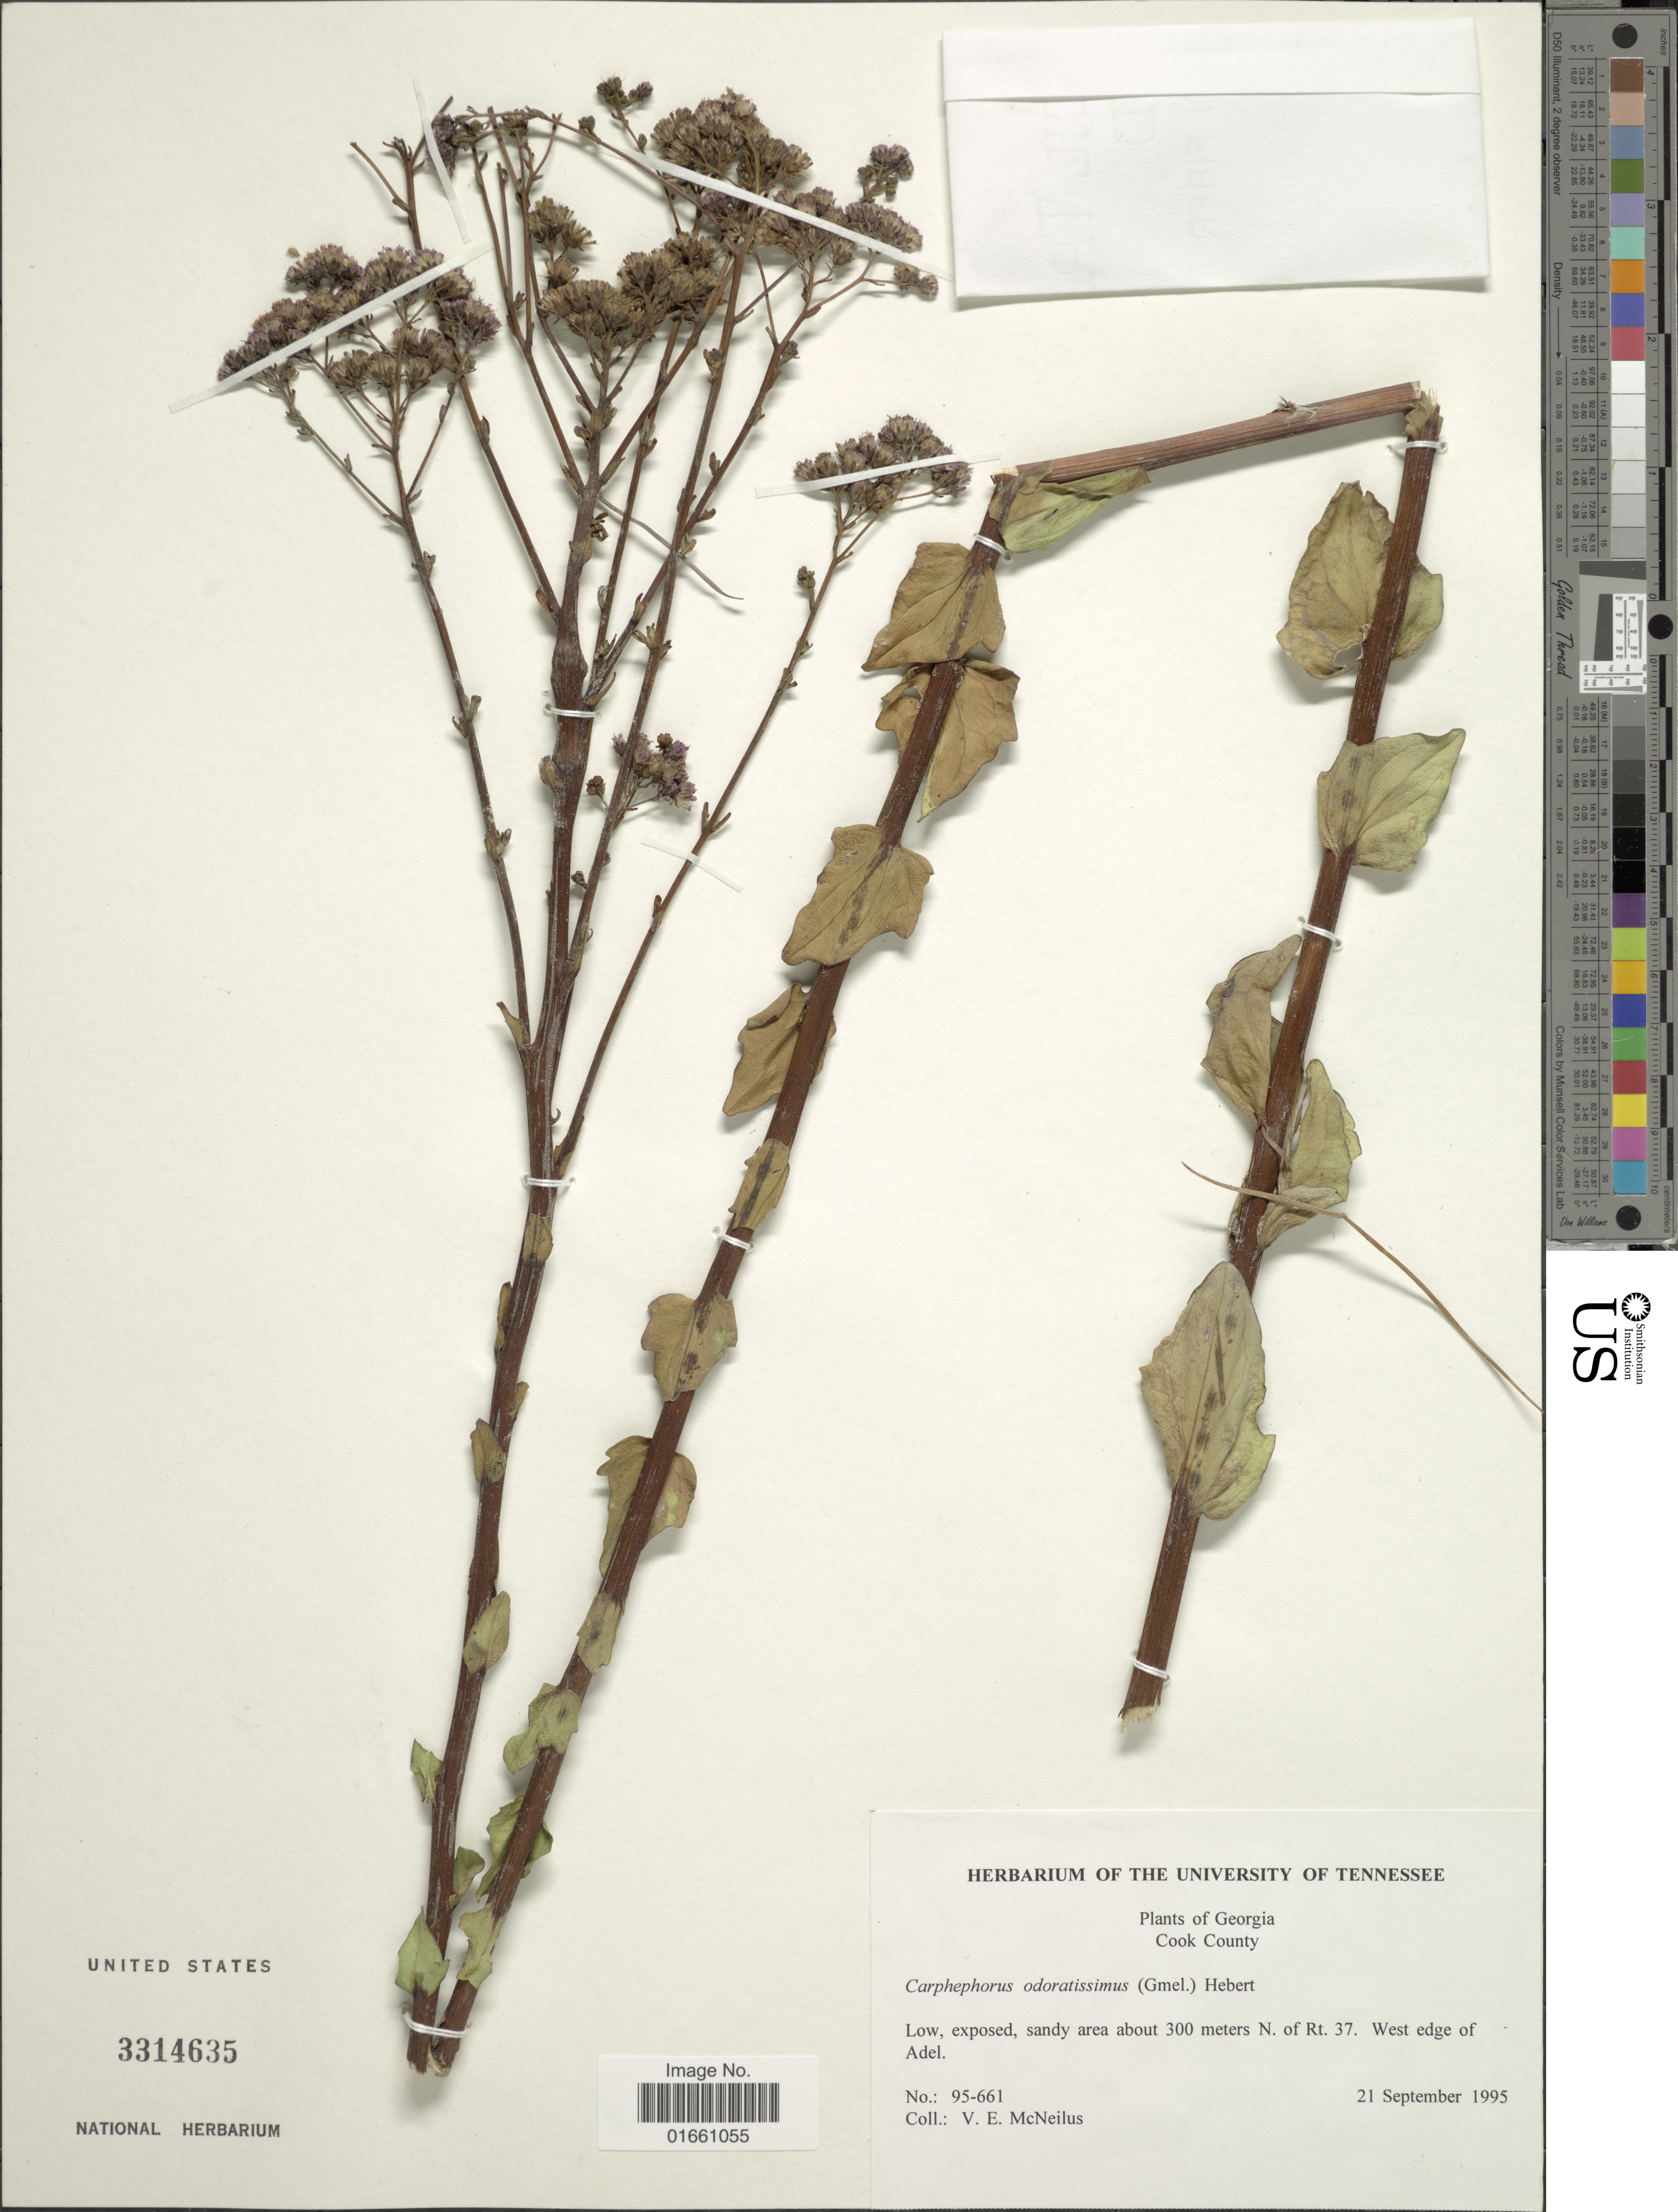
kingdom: Plantae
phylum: Tracheophyta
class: Magnoliopsida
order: Asterales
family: Asteraceae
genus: Trilisa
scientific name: Trilisa odoratissima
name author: (J.F. Gmel.) Cass.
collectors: V. Mcneilus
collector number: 95661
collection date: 1995-09-21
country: United States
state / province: Georgia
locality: Cook County, Low, exposed, sandy area about 30 meters N of Rt. 37. West edge of Adel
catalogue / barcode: US 3314635